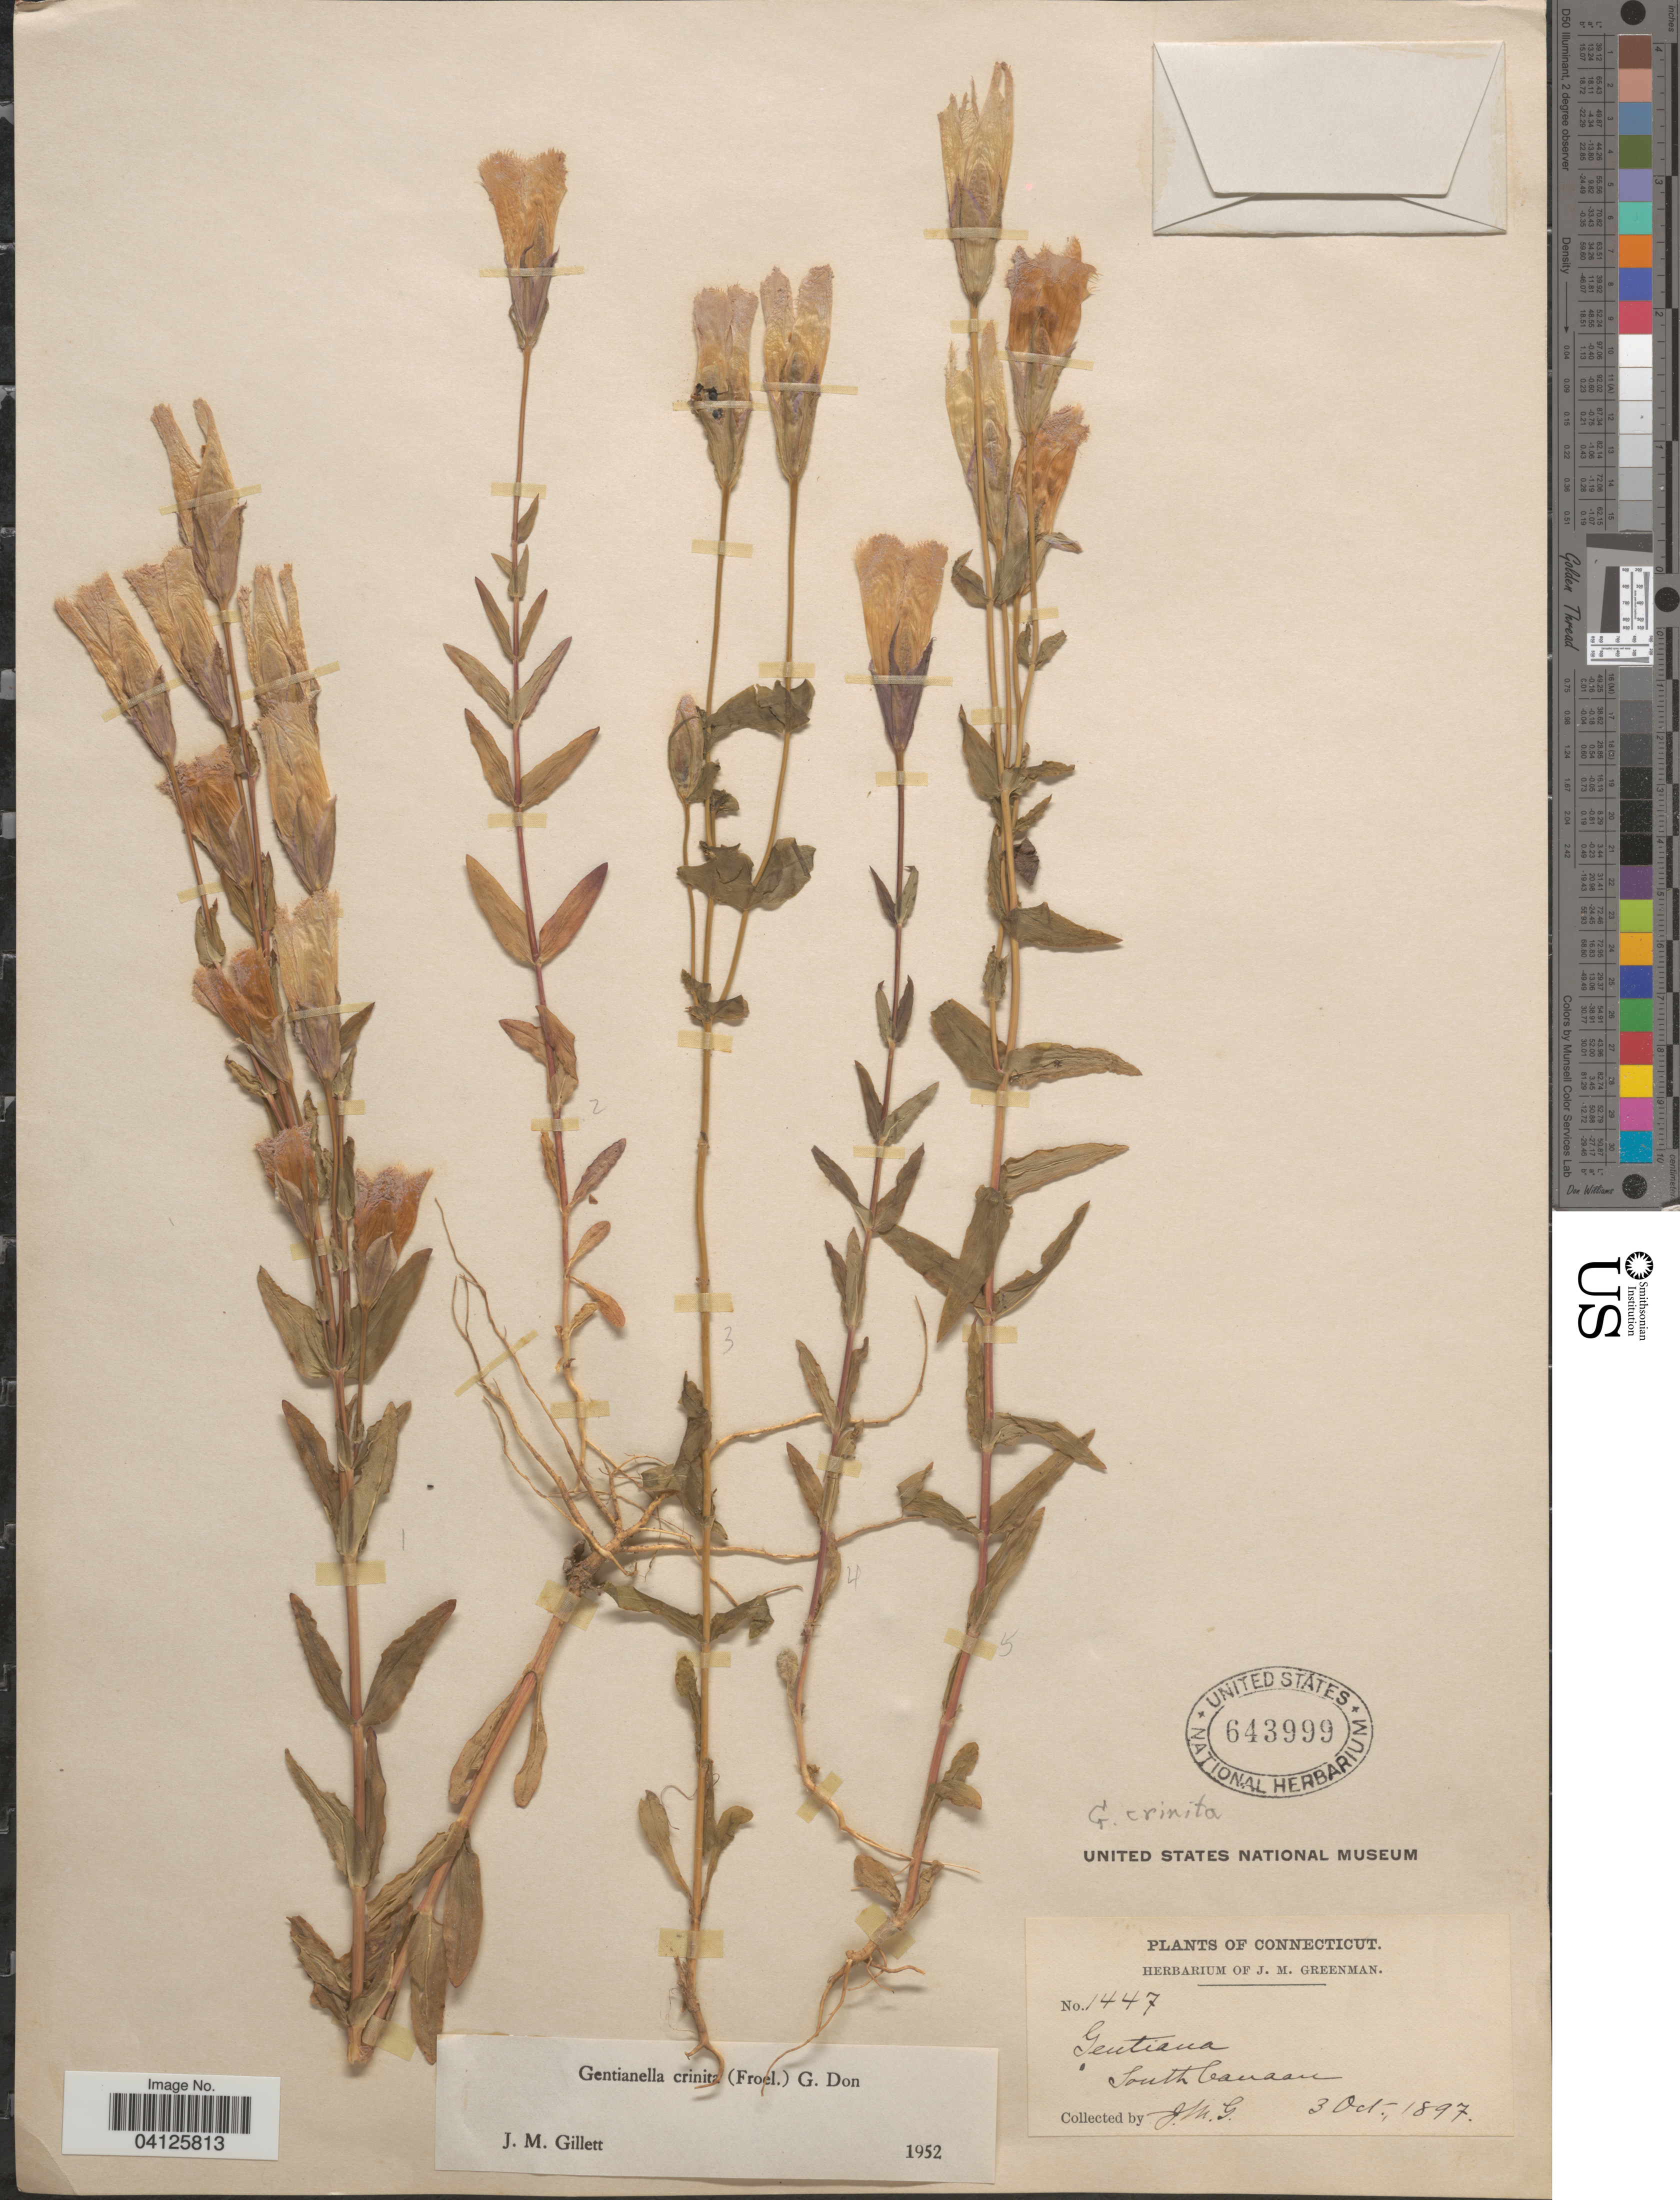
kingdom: Plantae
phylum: Tracheophyta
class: Magnoliopsida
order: Gentianales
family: Gentianaceae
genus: Gentianella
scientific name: Gentianella crinita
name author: (Froel.) G. Don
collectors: J. M. Greenman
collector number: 1447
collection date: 1897-10-03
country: United States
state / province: Connecticut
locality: South Canaan.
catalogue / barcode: US 643999